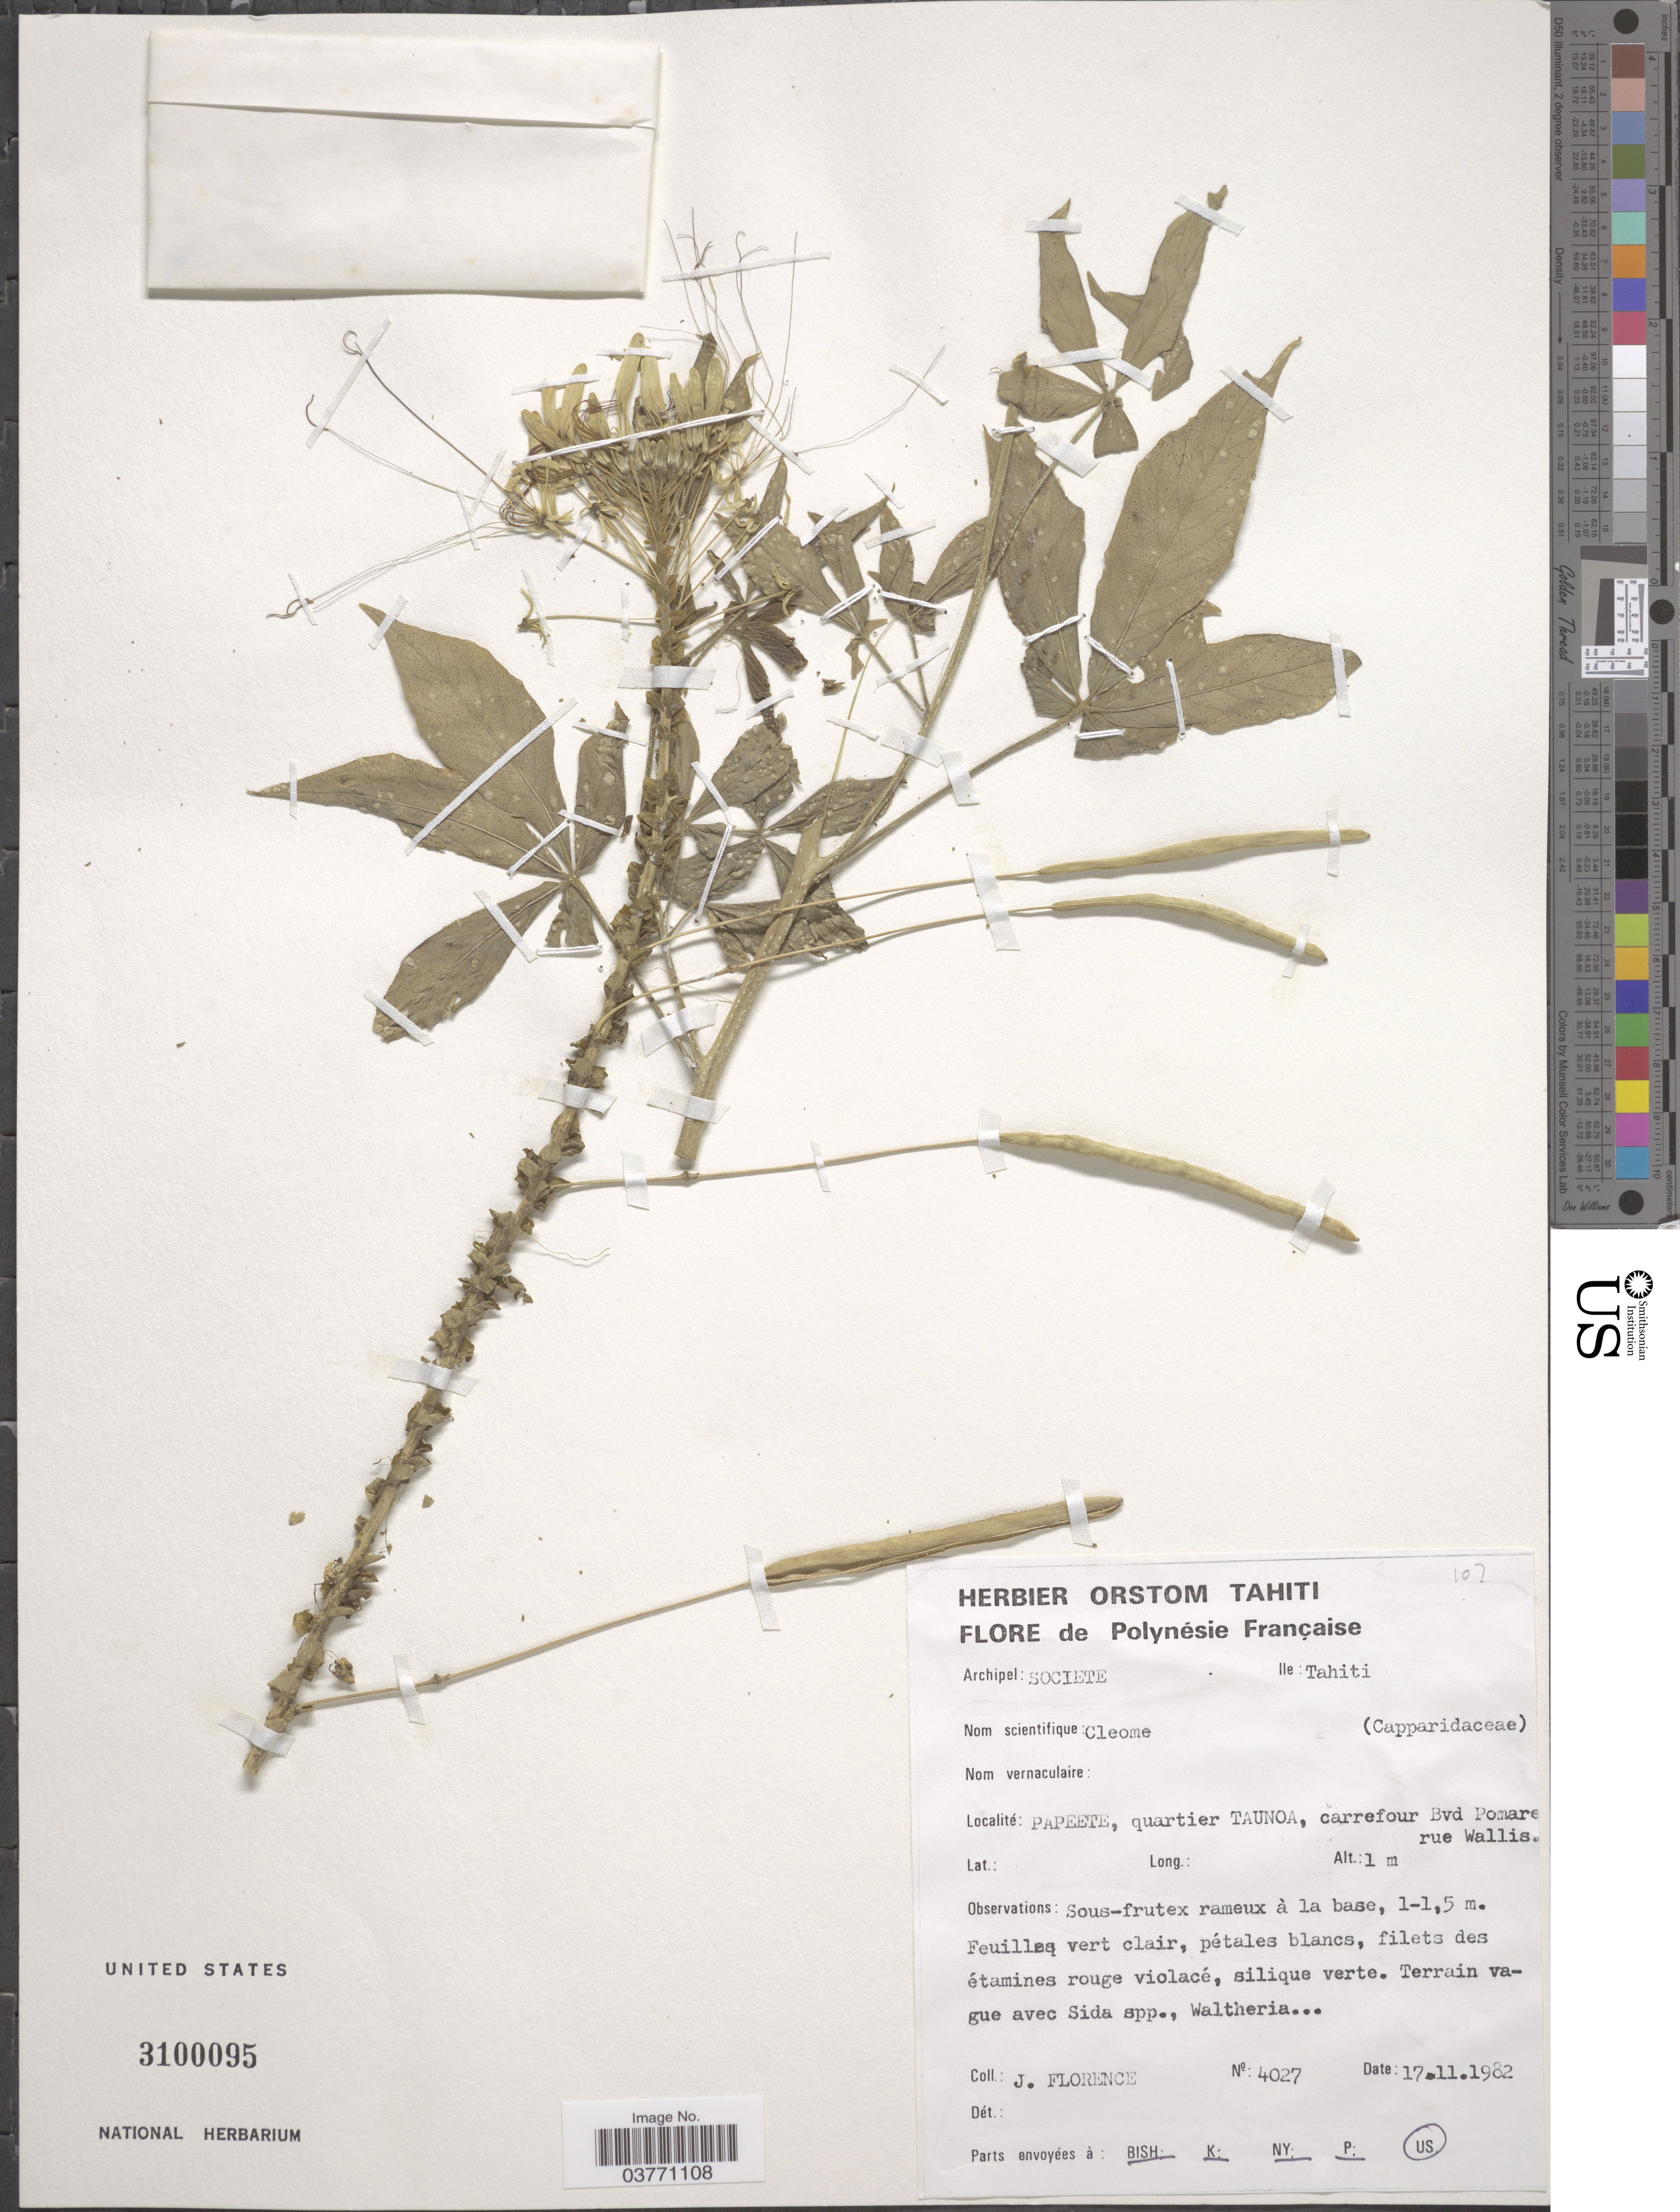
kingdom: Plantae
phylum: Tracheophyta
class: Magnoliopsida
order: Brassicales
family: Cleomaceae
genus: Tarenaya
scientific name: Tarenaya sp.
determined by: Strong, Mark T., (BOT), Smithsonian Institution - National Museum of Natural History (UNITED STATES)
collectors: J. Florence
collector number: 4027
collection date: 1982-11-17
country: French Polynesia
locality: Polynésie Française. Archipel: Societe. Ile: Tahiti. Papeete, quartier Taunoa, carrefour Bvd Pomare rue Wallis.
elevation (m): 1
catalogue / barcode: US 3100095